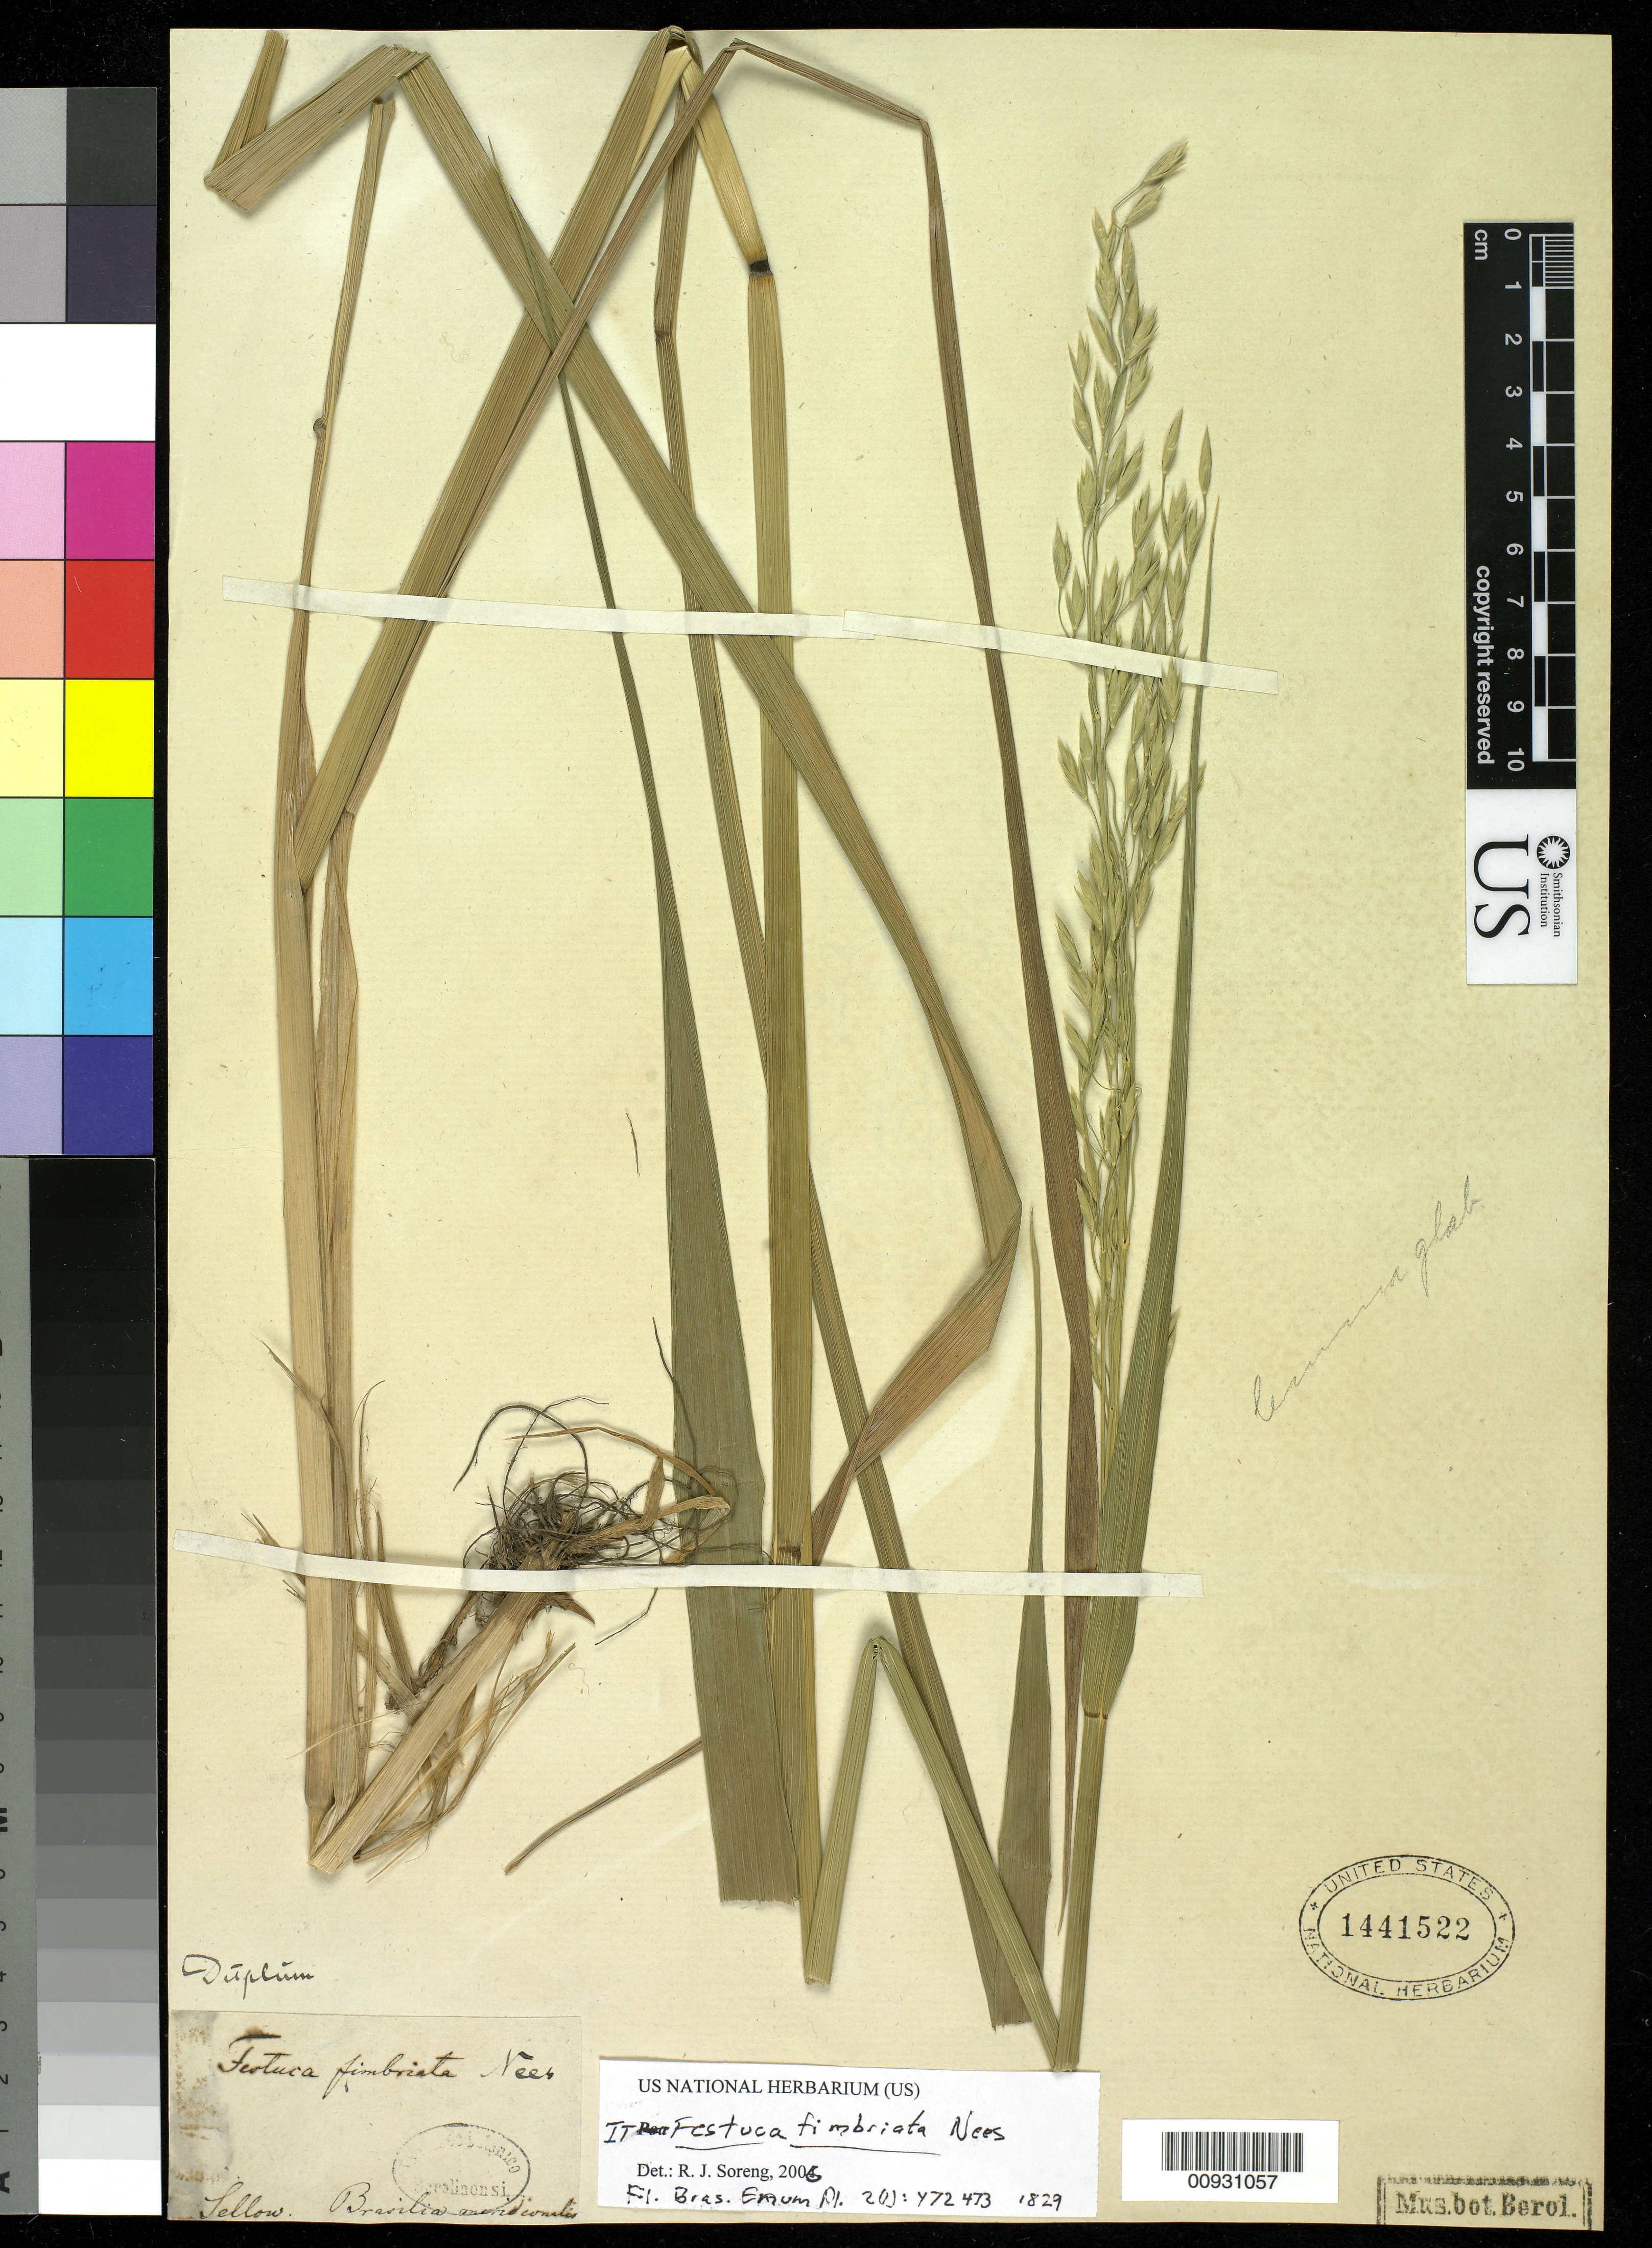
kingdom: Plantae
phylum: Tracheophyta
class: Liliopsida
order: Poales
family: Poaceae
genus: Festuca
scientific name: Festuca fimbriata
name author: Nees in Mart.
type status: Isotype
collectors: F. Sellow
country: Brazil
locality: Brasilia meridionalis. [Protologue, "Habitat ad Monte-Video", =Uruguay?]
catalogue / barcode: US 1441522